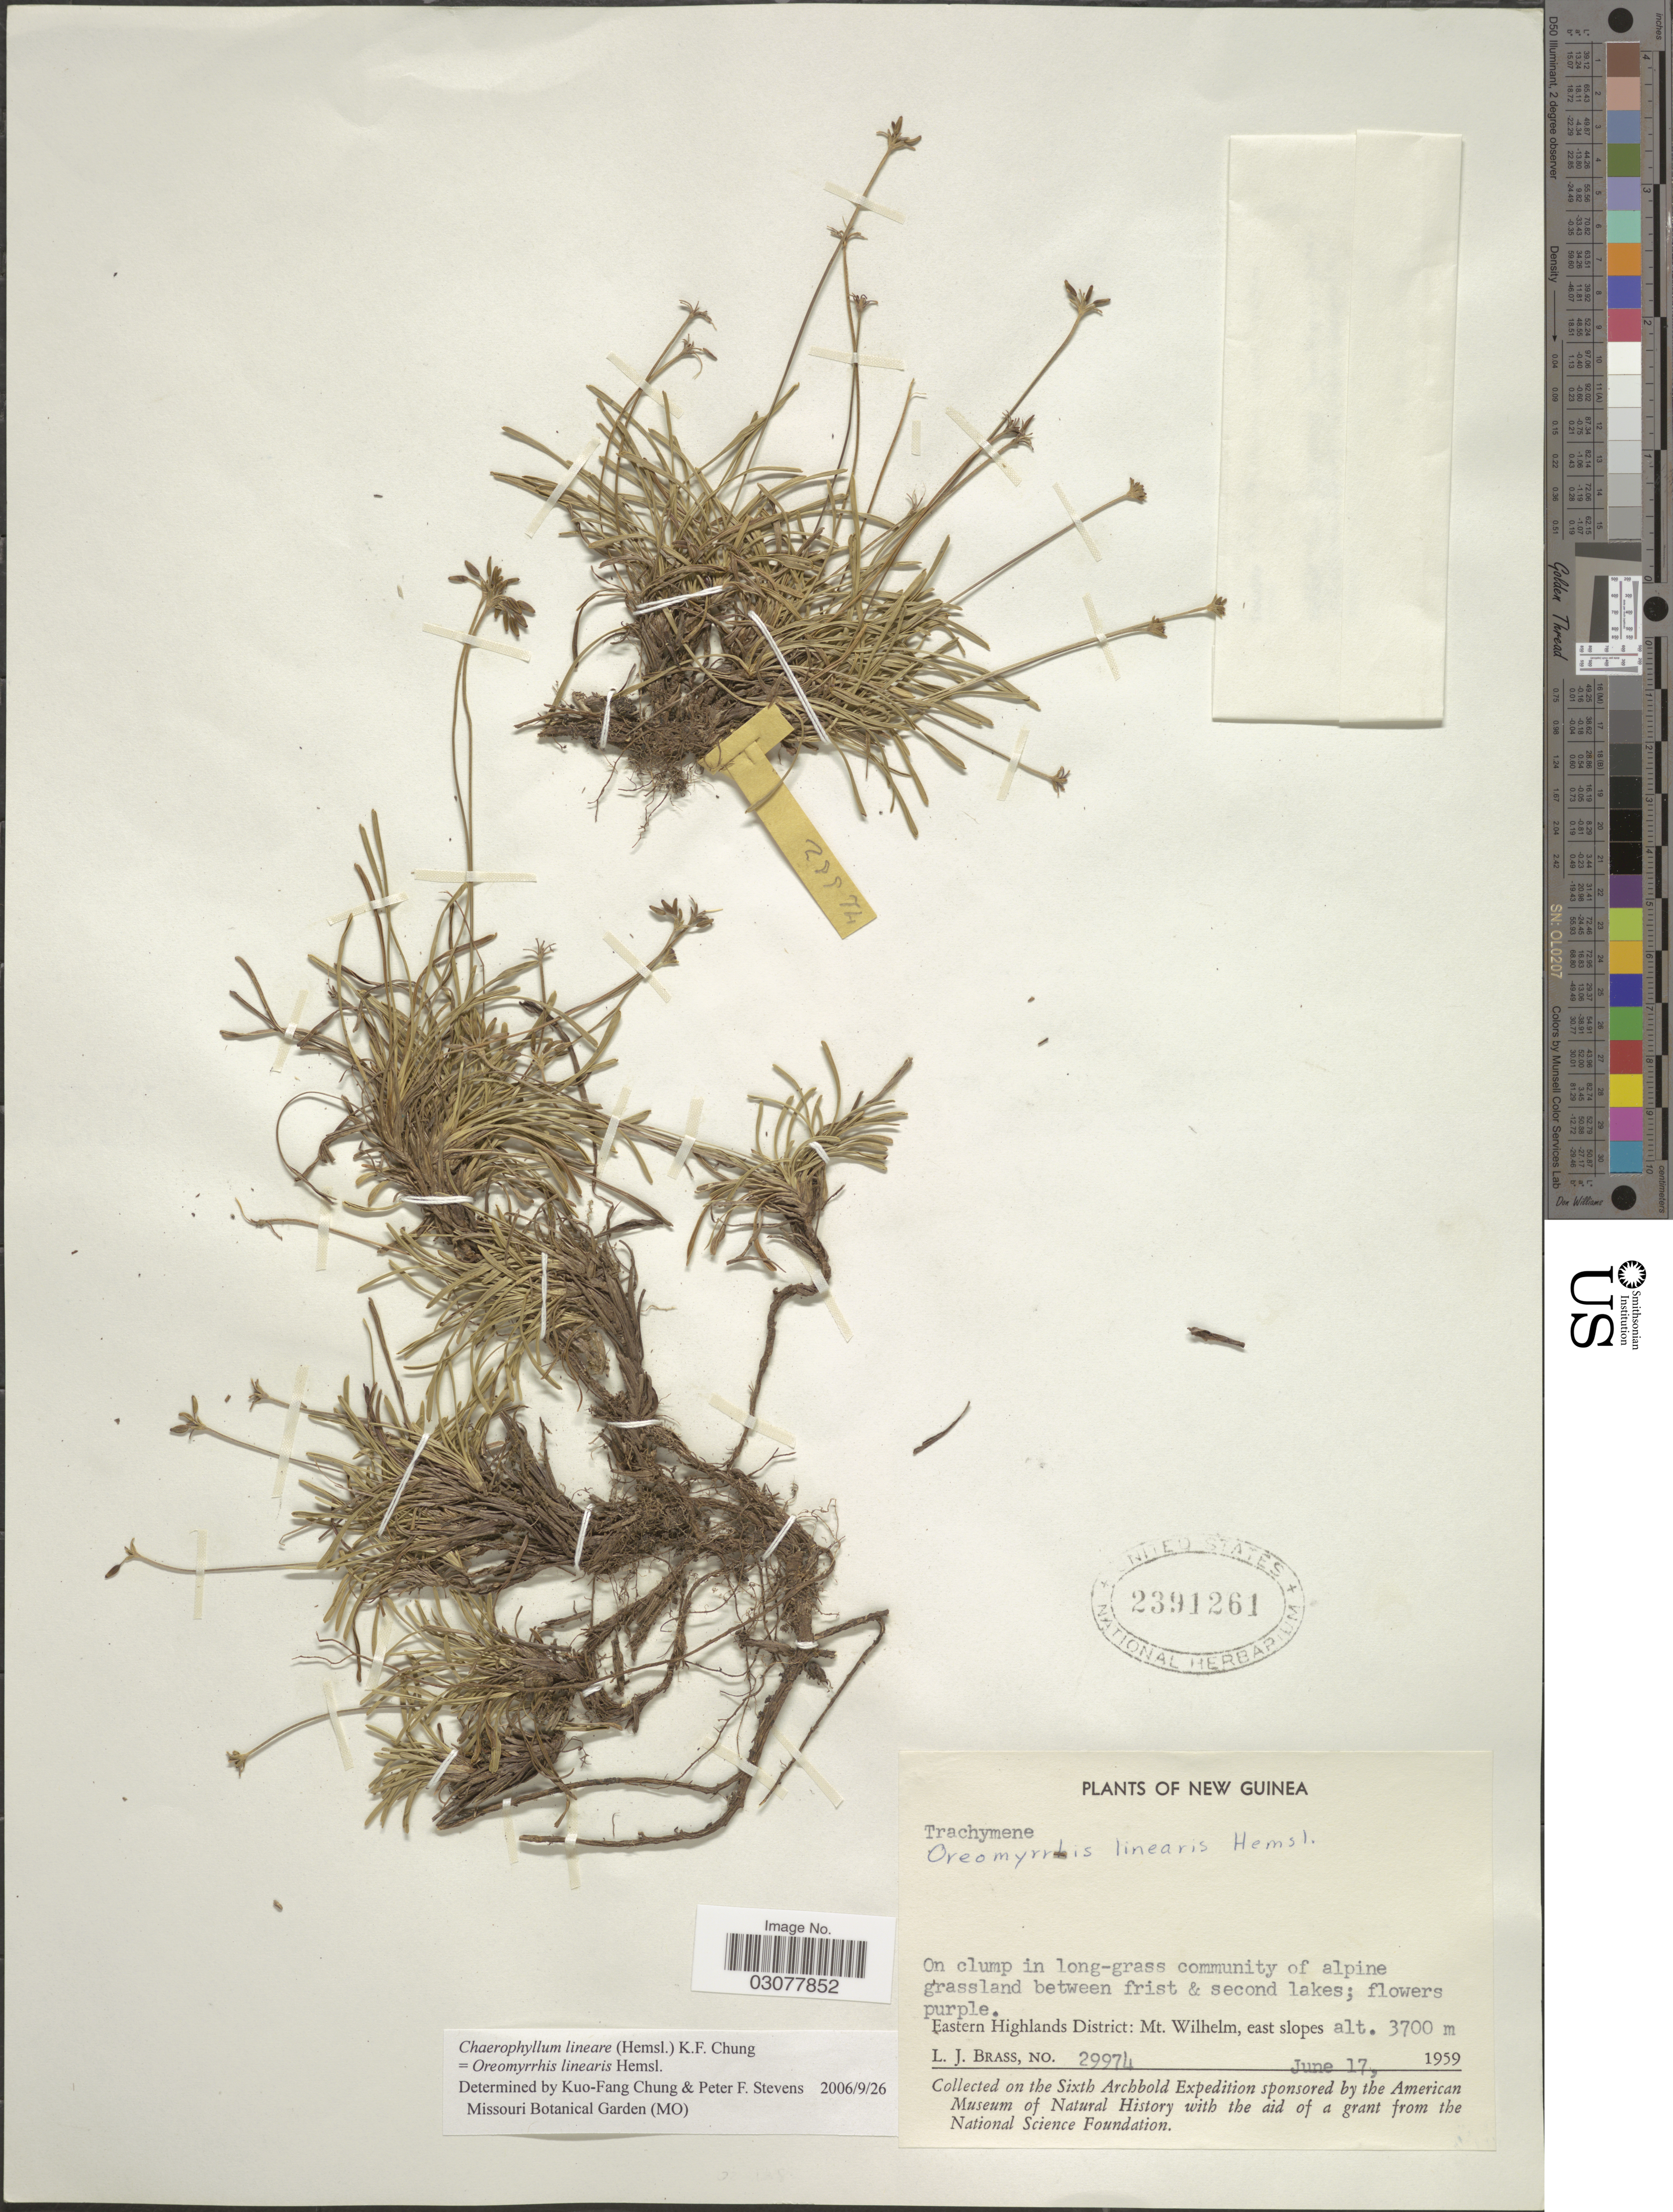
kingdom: Plantae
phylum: Tracheophyta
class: Magnoliopsida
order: Apiales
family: Apiaceae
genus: Chaerophyllum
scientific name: Chaerophyllum lineare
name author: (Hemsl.) K.F. Chung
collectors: L. J. Brass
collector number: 29974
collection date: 1959-06-17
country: Papua New Guinea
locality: New Guinea, Eastern Highlands District: Mt. Wilhelm, east slopes.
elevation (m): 3700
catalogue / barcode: US 2391261